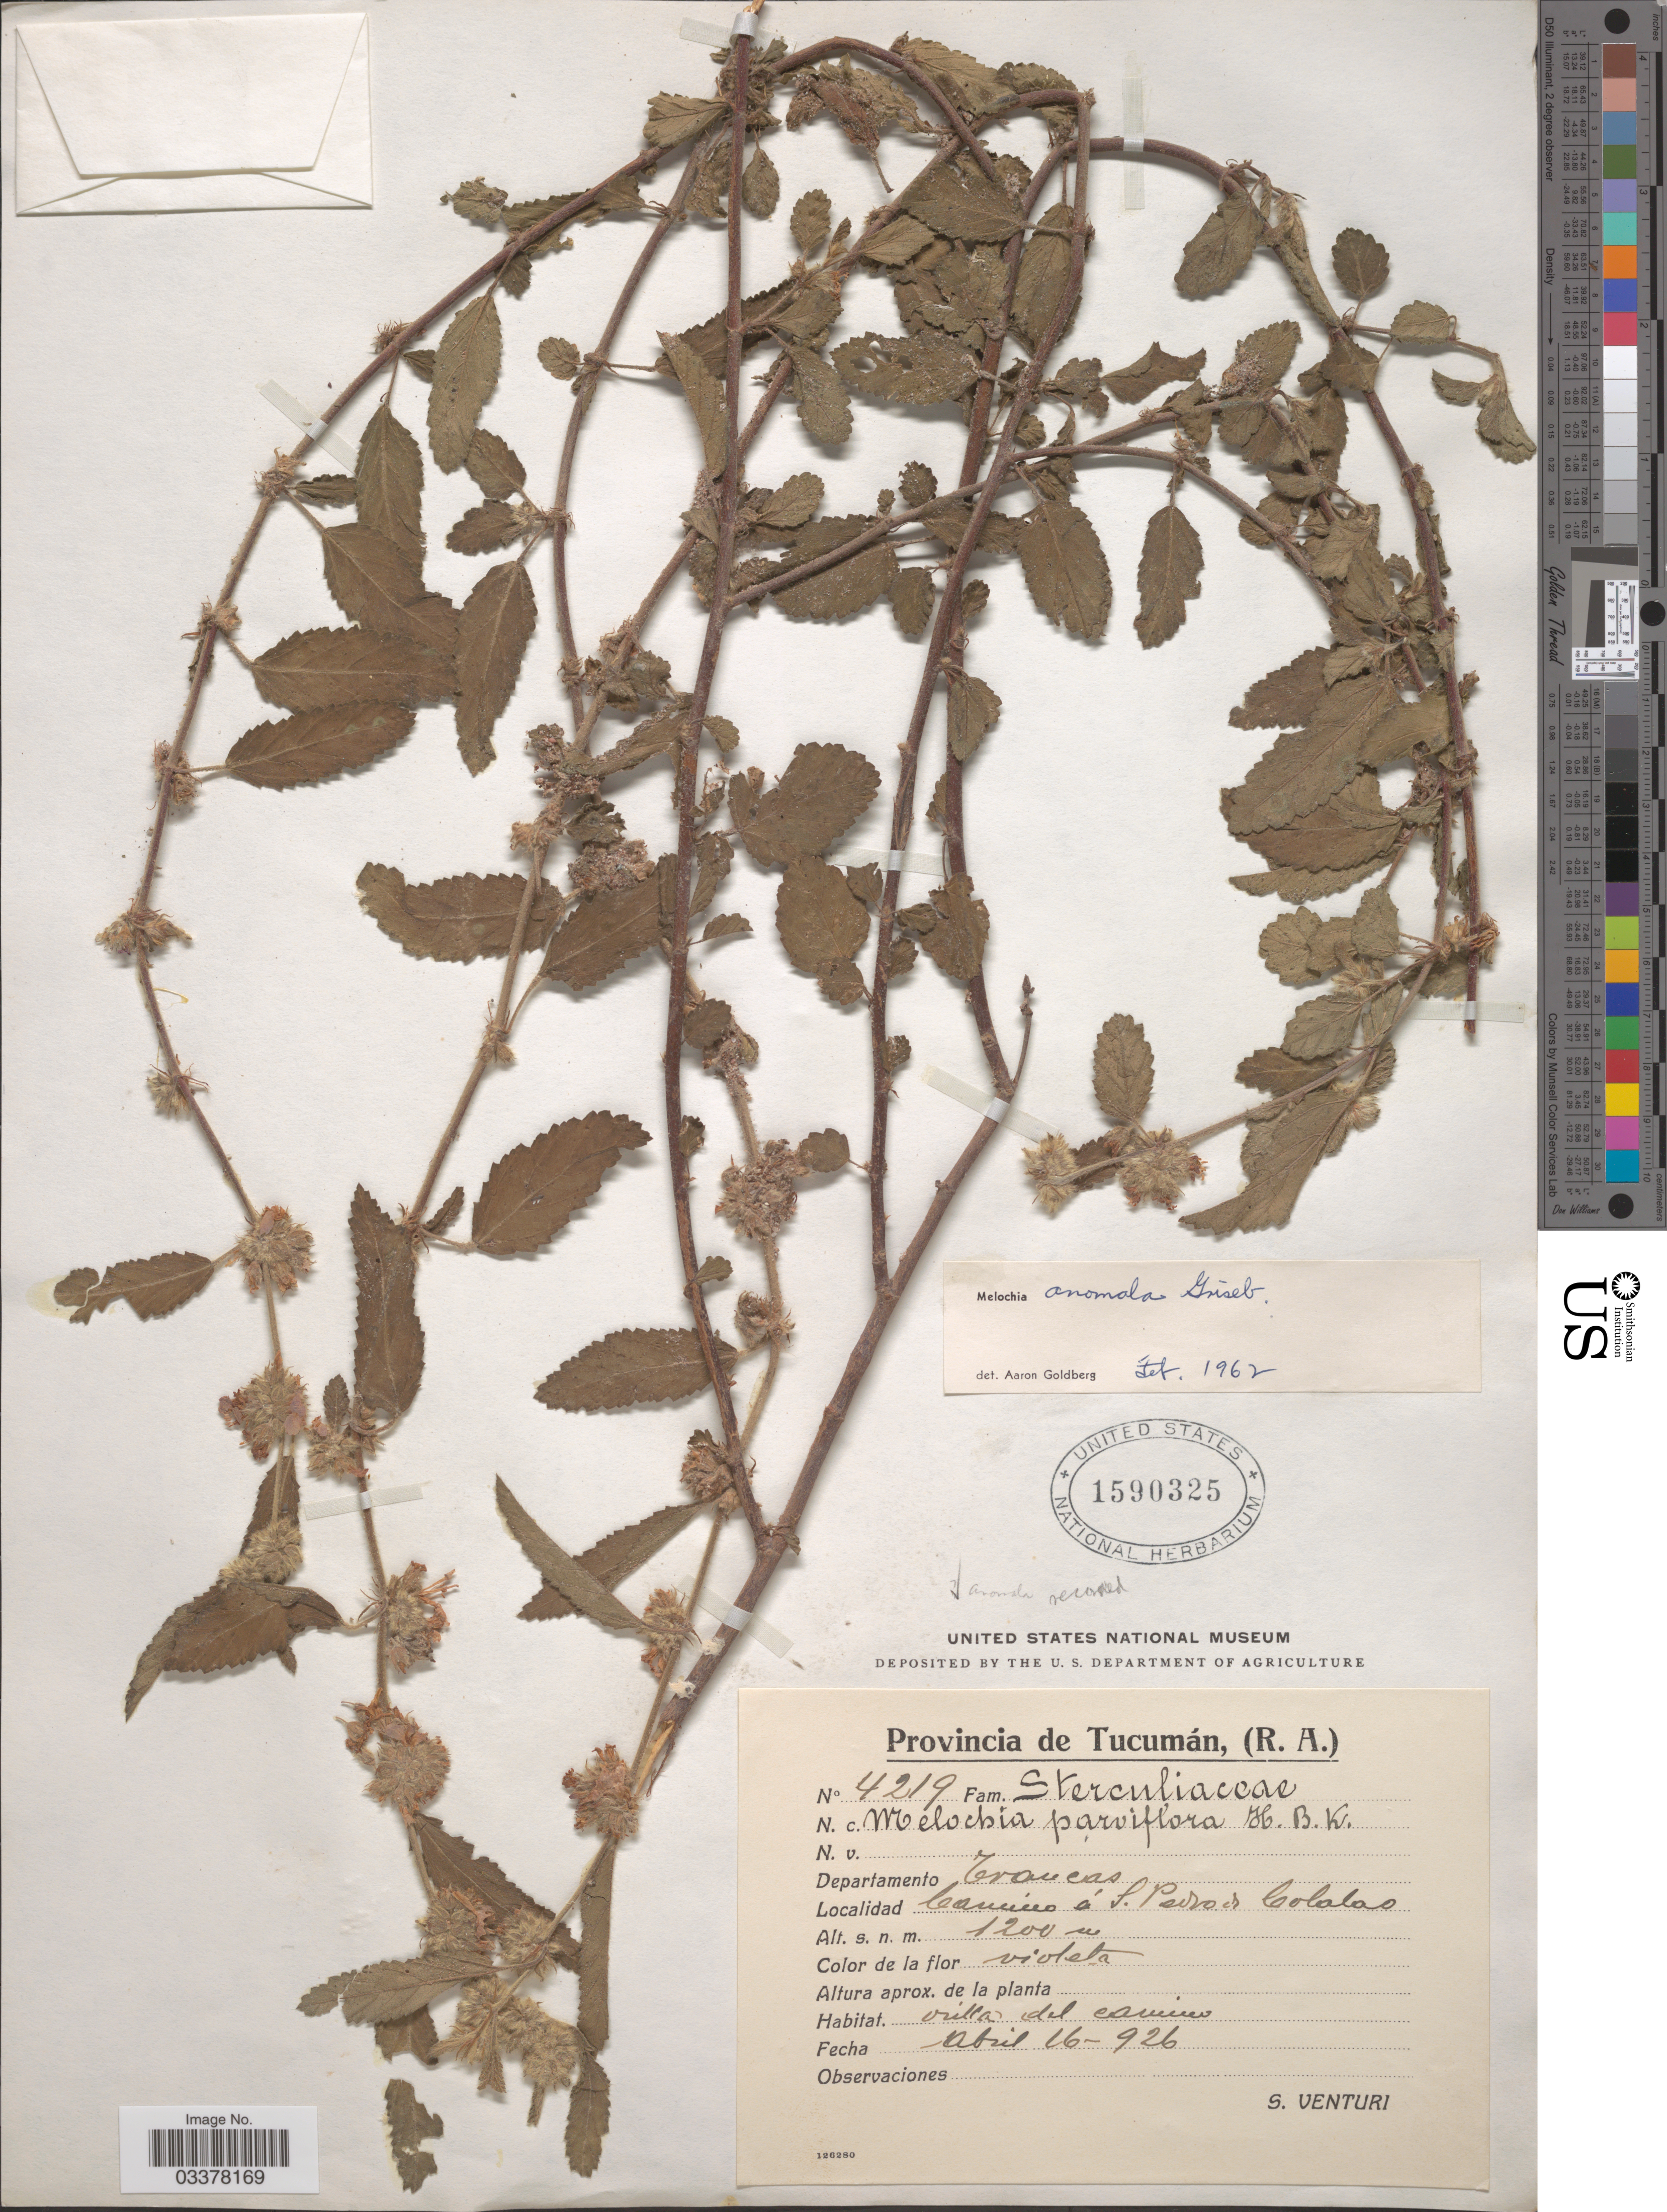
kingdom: Plantae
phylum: Tracheophyta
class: Magnoliopsida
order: Malvales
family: Malvaceae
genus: Melochia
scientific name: Melochia anomala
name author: Griseb.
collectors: S. Venturi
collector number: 4219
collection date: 1926-04-16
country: Argentina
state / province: Tucuman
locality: Departamento Trancas. Camino á S. Pedro et Colalao.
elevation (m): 1200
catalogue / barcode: US 1590325